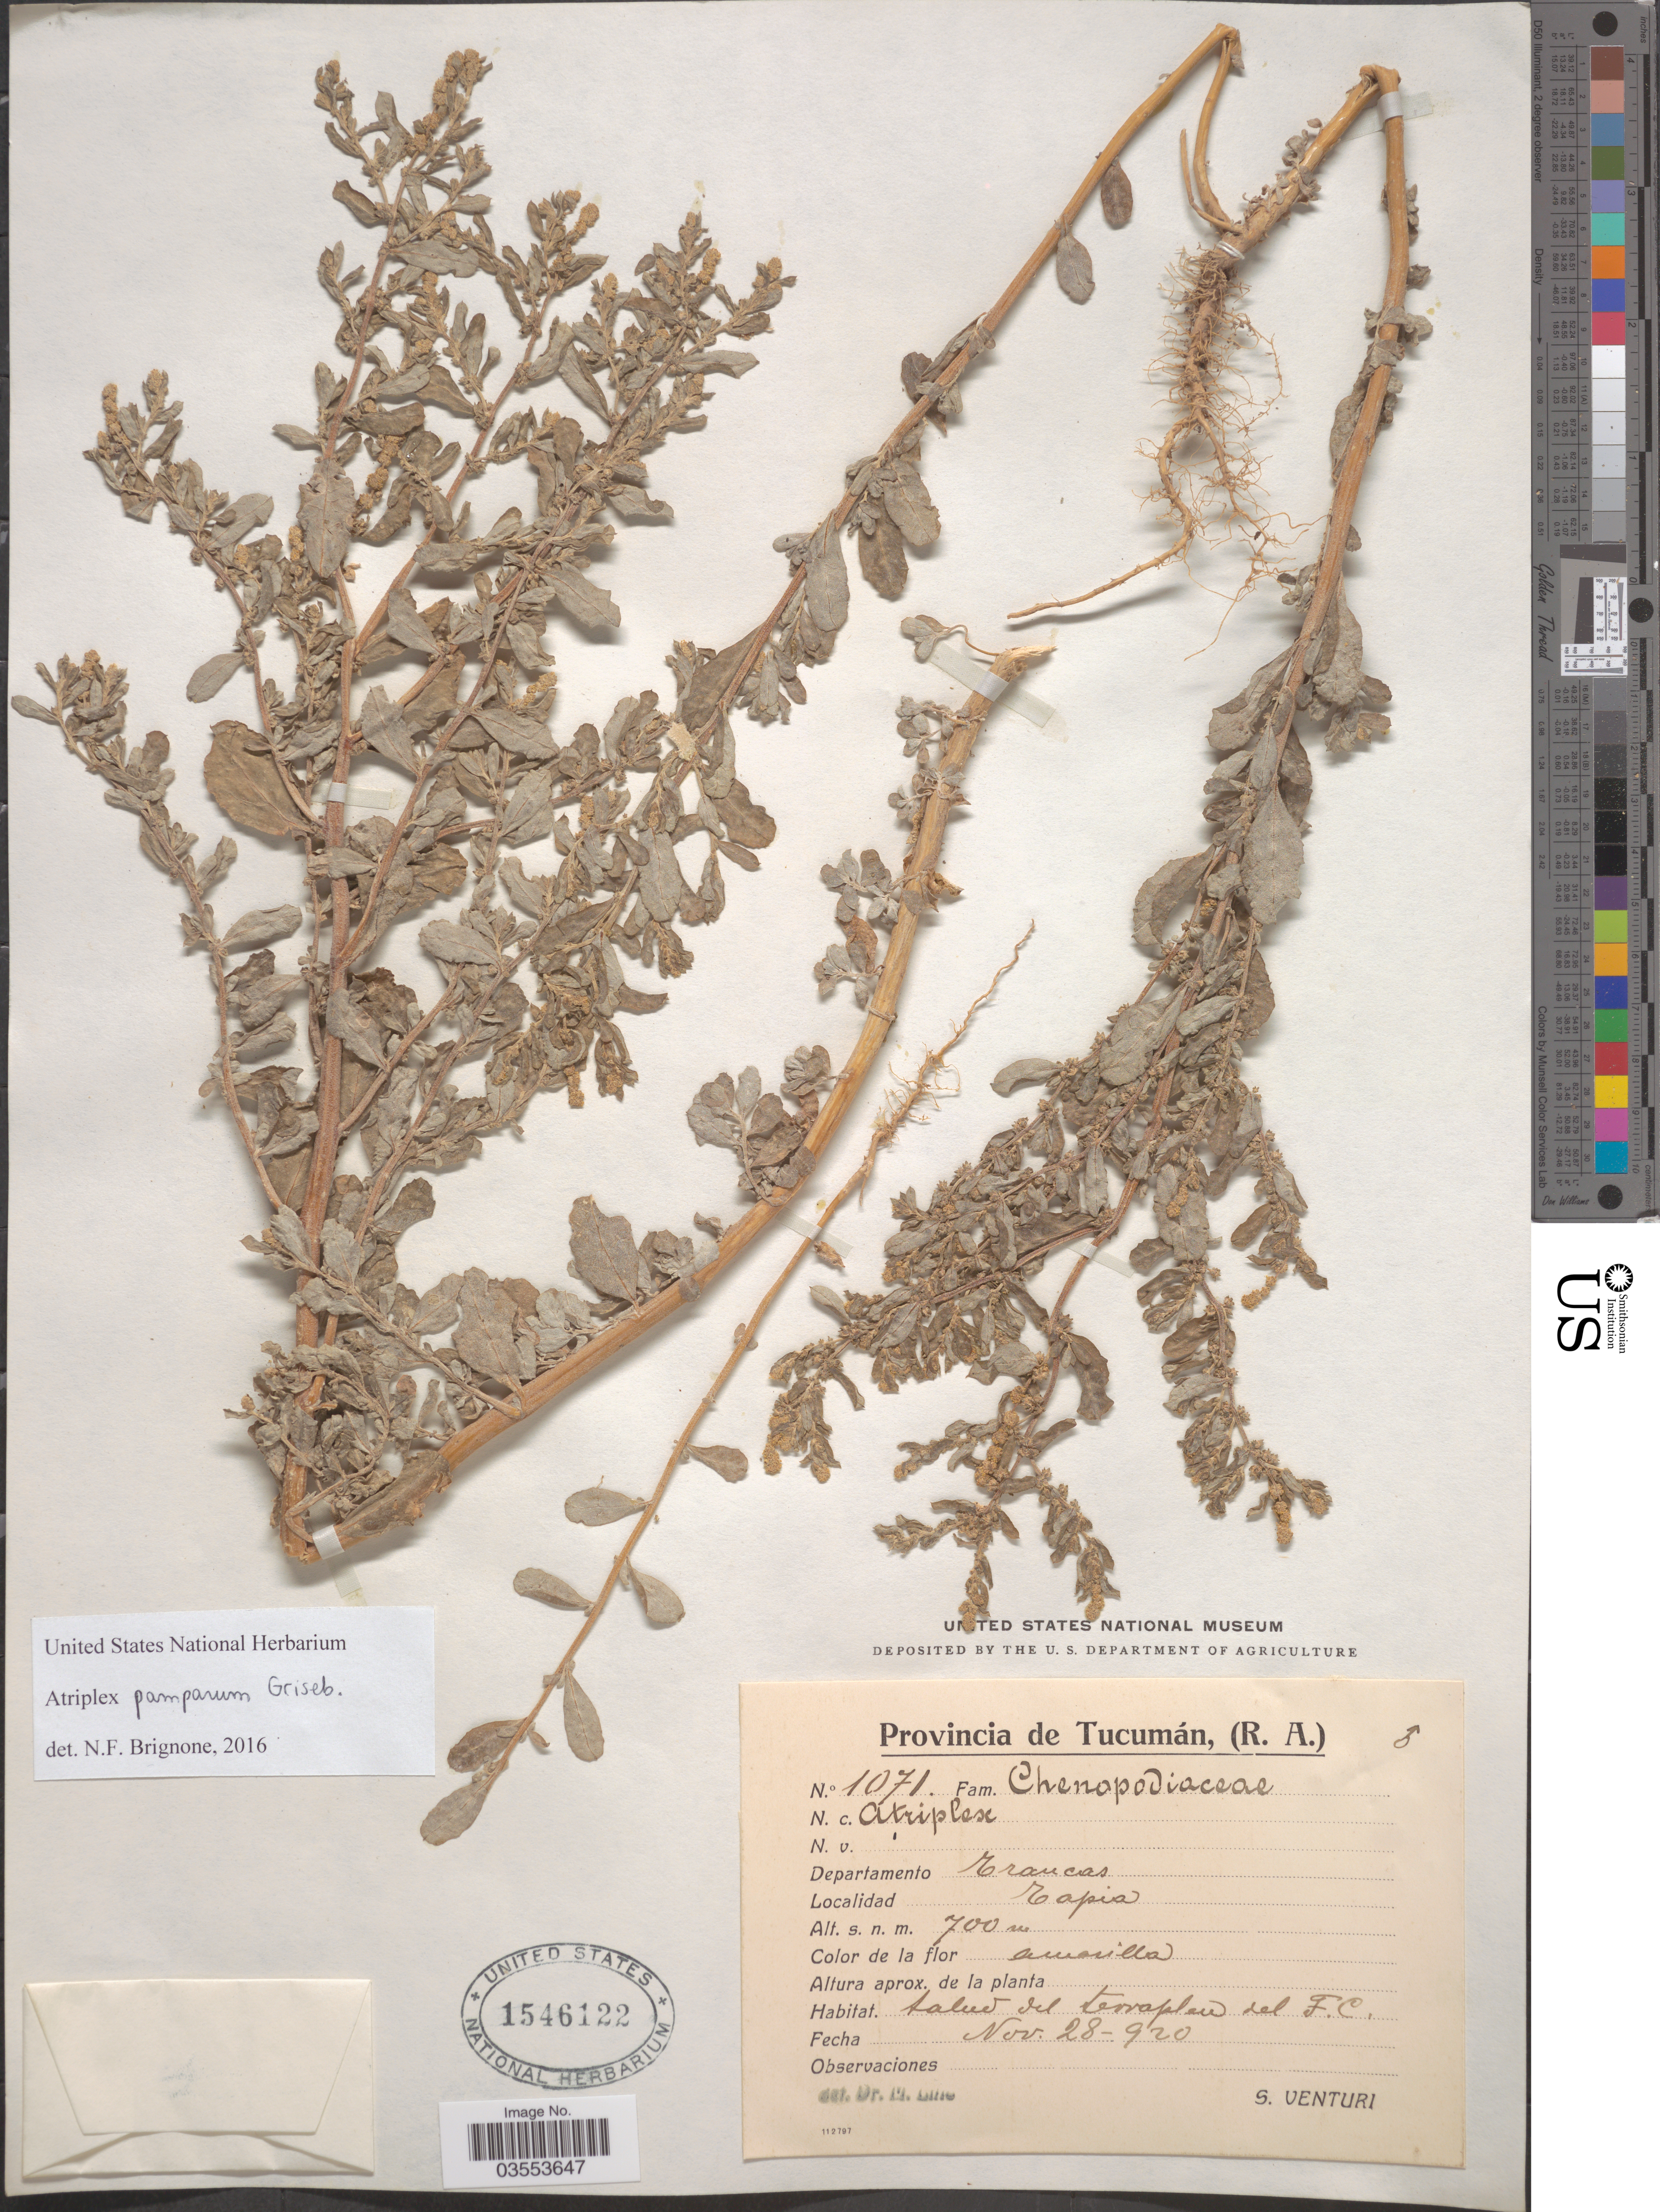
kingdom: Plantae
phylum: Tracheophyta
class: Magnoliopsida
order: Caryophyllales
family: Amaranthaceae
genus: Atriplex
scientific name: Atriplex sp.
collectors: S. Venturi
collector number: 1071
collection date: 1920-11-28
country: Argentina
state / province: Tucuman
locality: Departamento Trancas. Tapia.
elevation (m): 700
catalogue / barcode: US 1546122